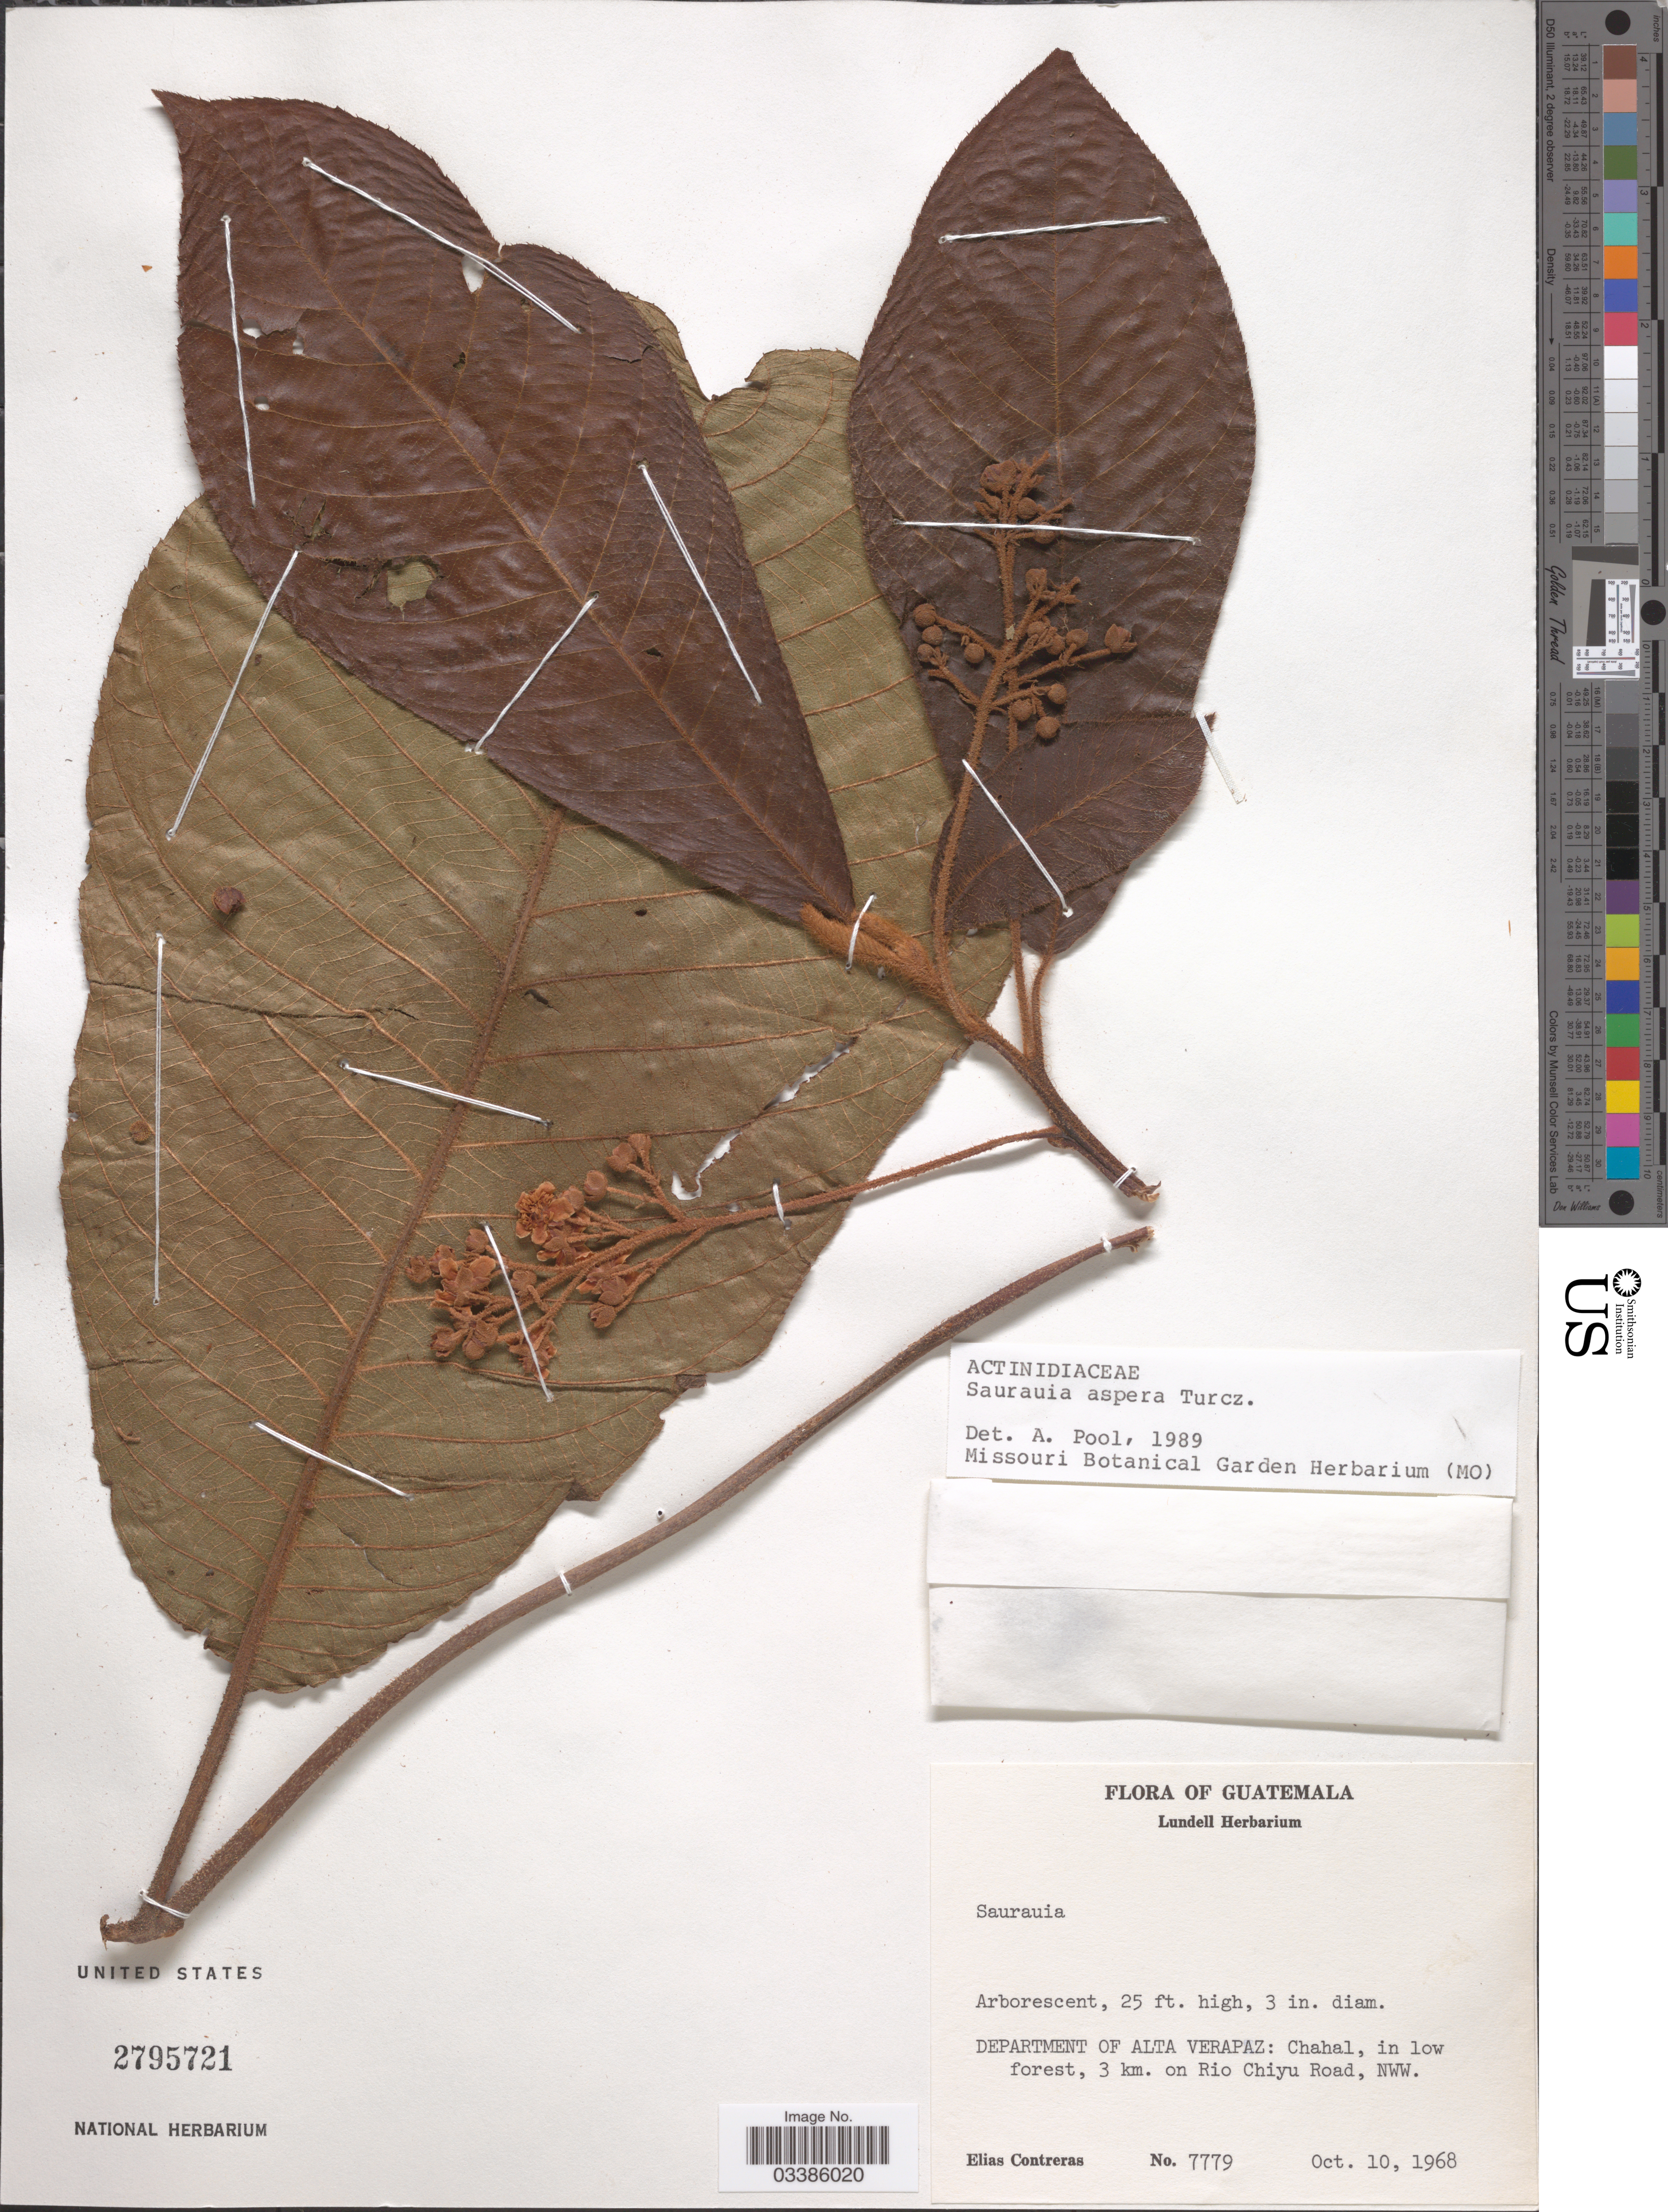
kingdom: Plantae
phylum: Tracheophyta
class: Magnoliopsida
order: Ericales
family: Actinidiaceae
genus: Saurauia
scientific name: Saurauia aspera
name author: Turcz.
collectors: E. Contreras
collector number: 7779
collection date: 1968-10-10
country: Guatemala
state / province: Alta Verapaz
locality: Department of Alta Verapaz: Chahal, in low forest, 3 km. on Rio Chiyu Road, NWW.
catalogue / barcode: US 2795721